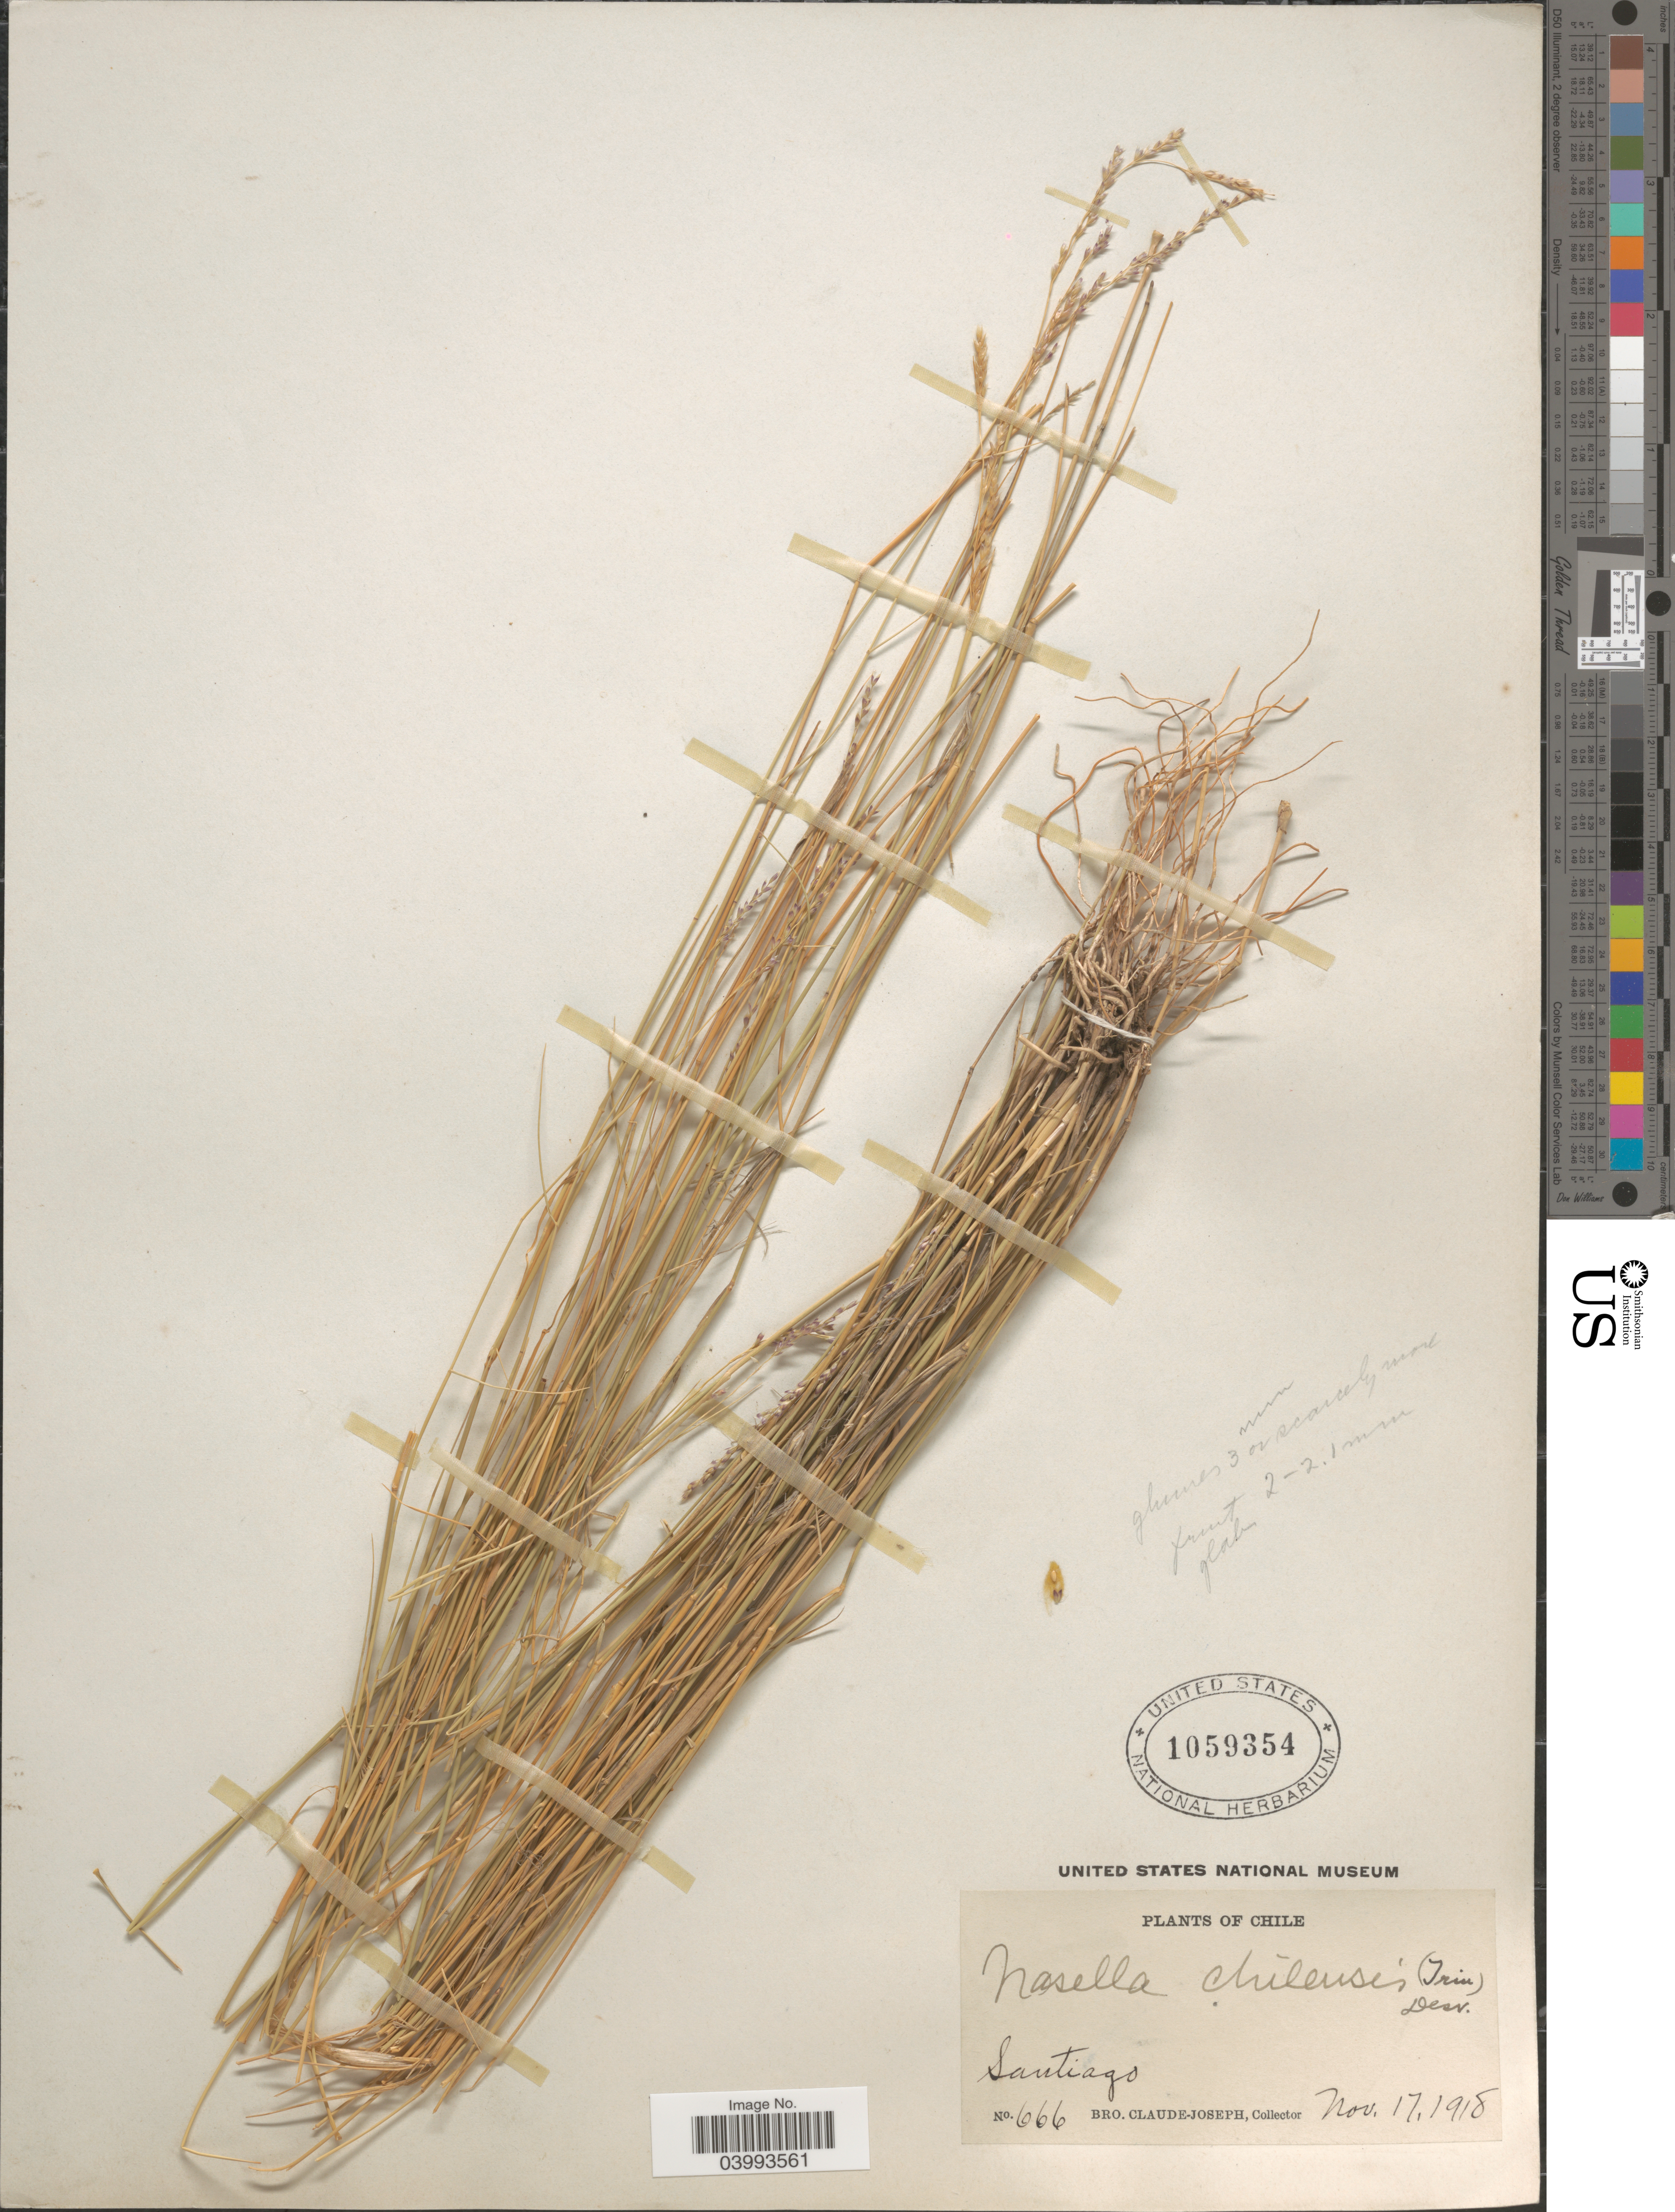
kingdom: Plantae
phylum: Tracheophyta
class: Liliopsida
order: Poales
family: Poaceae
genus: Nassella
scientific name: Nassella chilensis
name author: (Trin.) É. Desv.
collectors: Bro. Claude-Joseph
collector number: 666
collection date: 1918-11-17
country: Chile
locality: Santiago.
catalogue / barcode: US 1059354